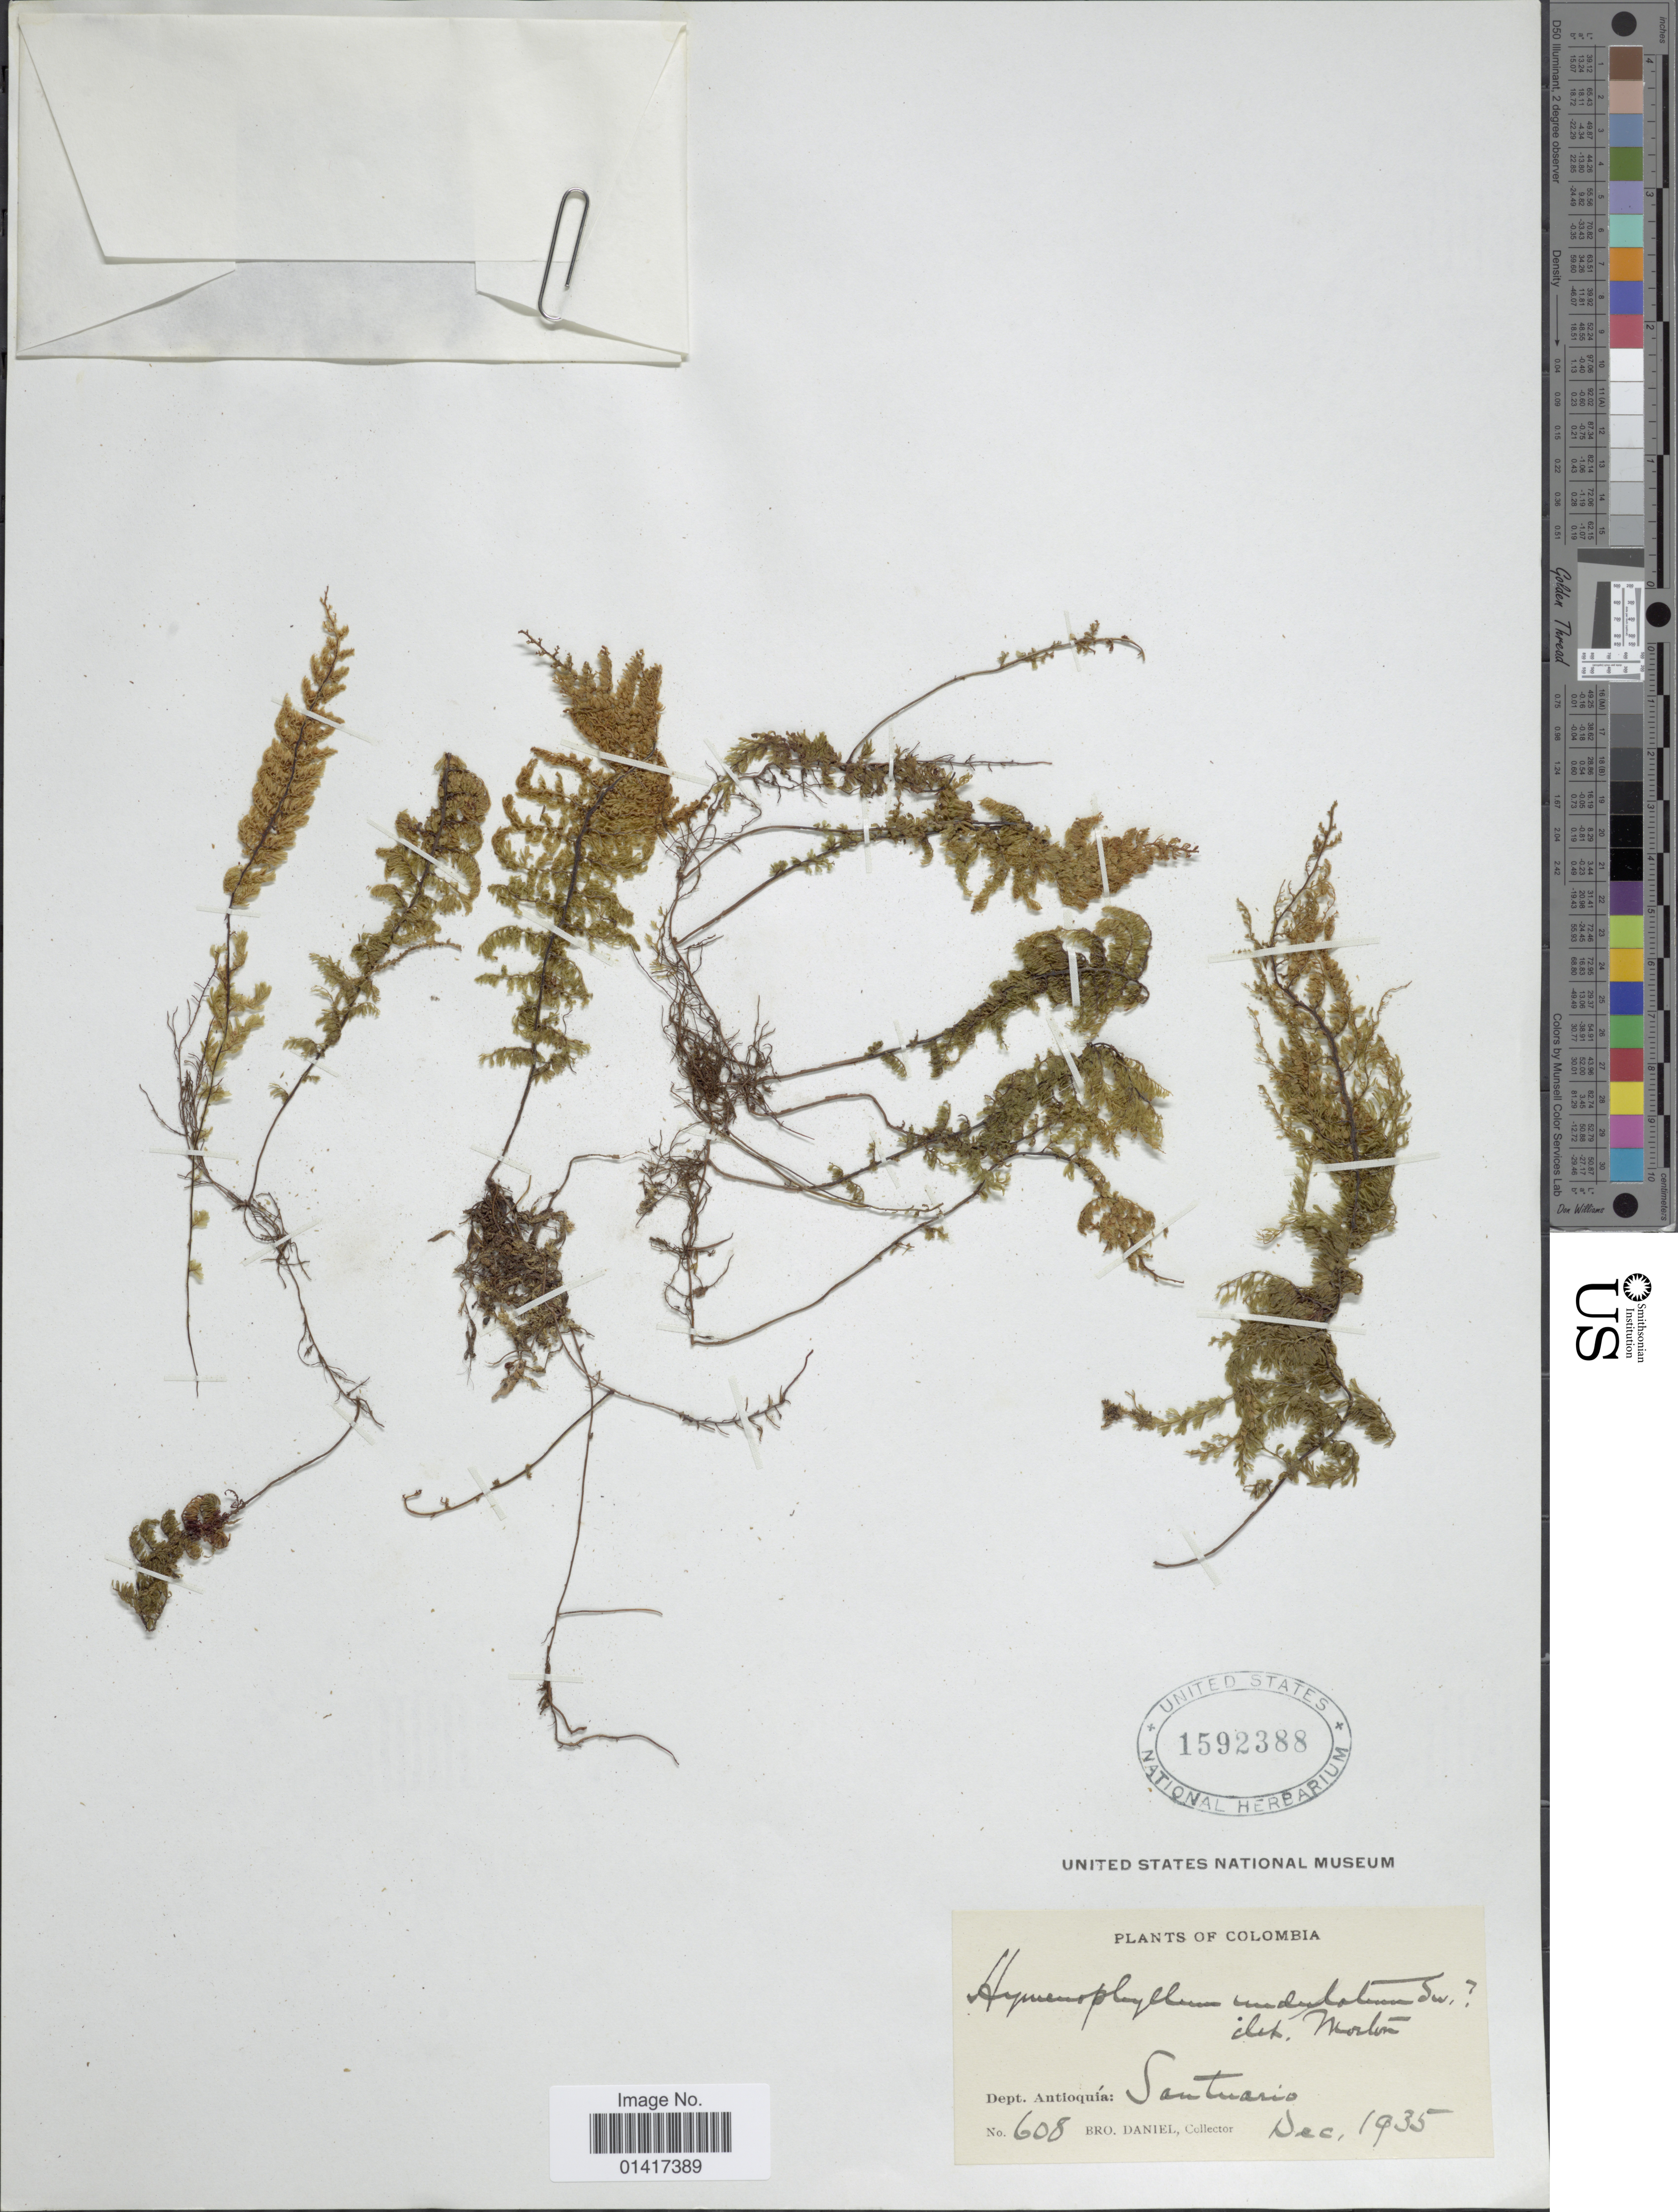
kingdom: Plantae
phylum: Tracheophyta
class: Polypodiopsida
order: Hymenophyllales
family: Hymenophyllaceae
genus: Hymenophyllum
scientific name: Hymenophyllum sp.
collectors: Bro. Daniel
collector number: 608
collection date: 1935-12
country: Colombia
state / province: Antioquia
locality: Dept. Antioquia: Santuario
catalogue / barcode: US 1592388